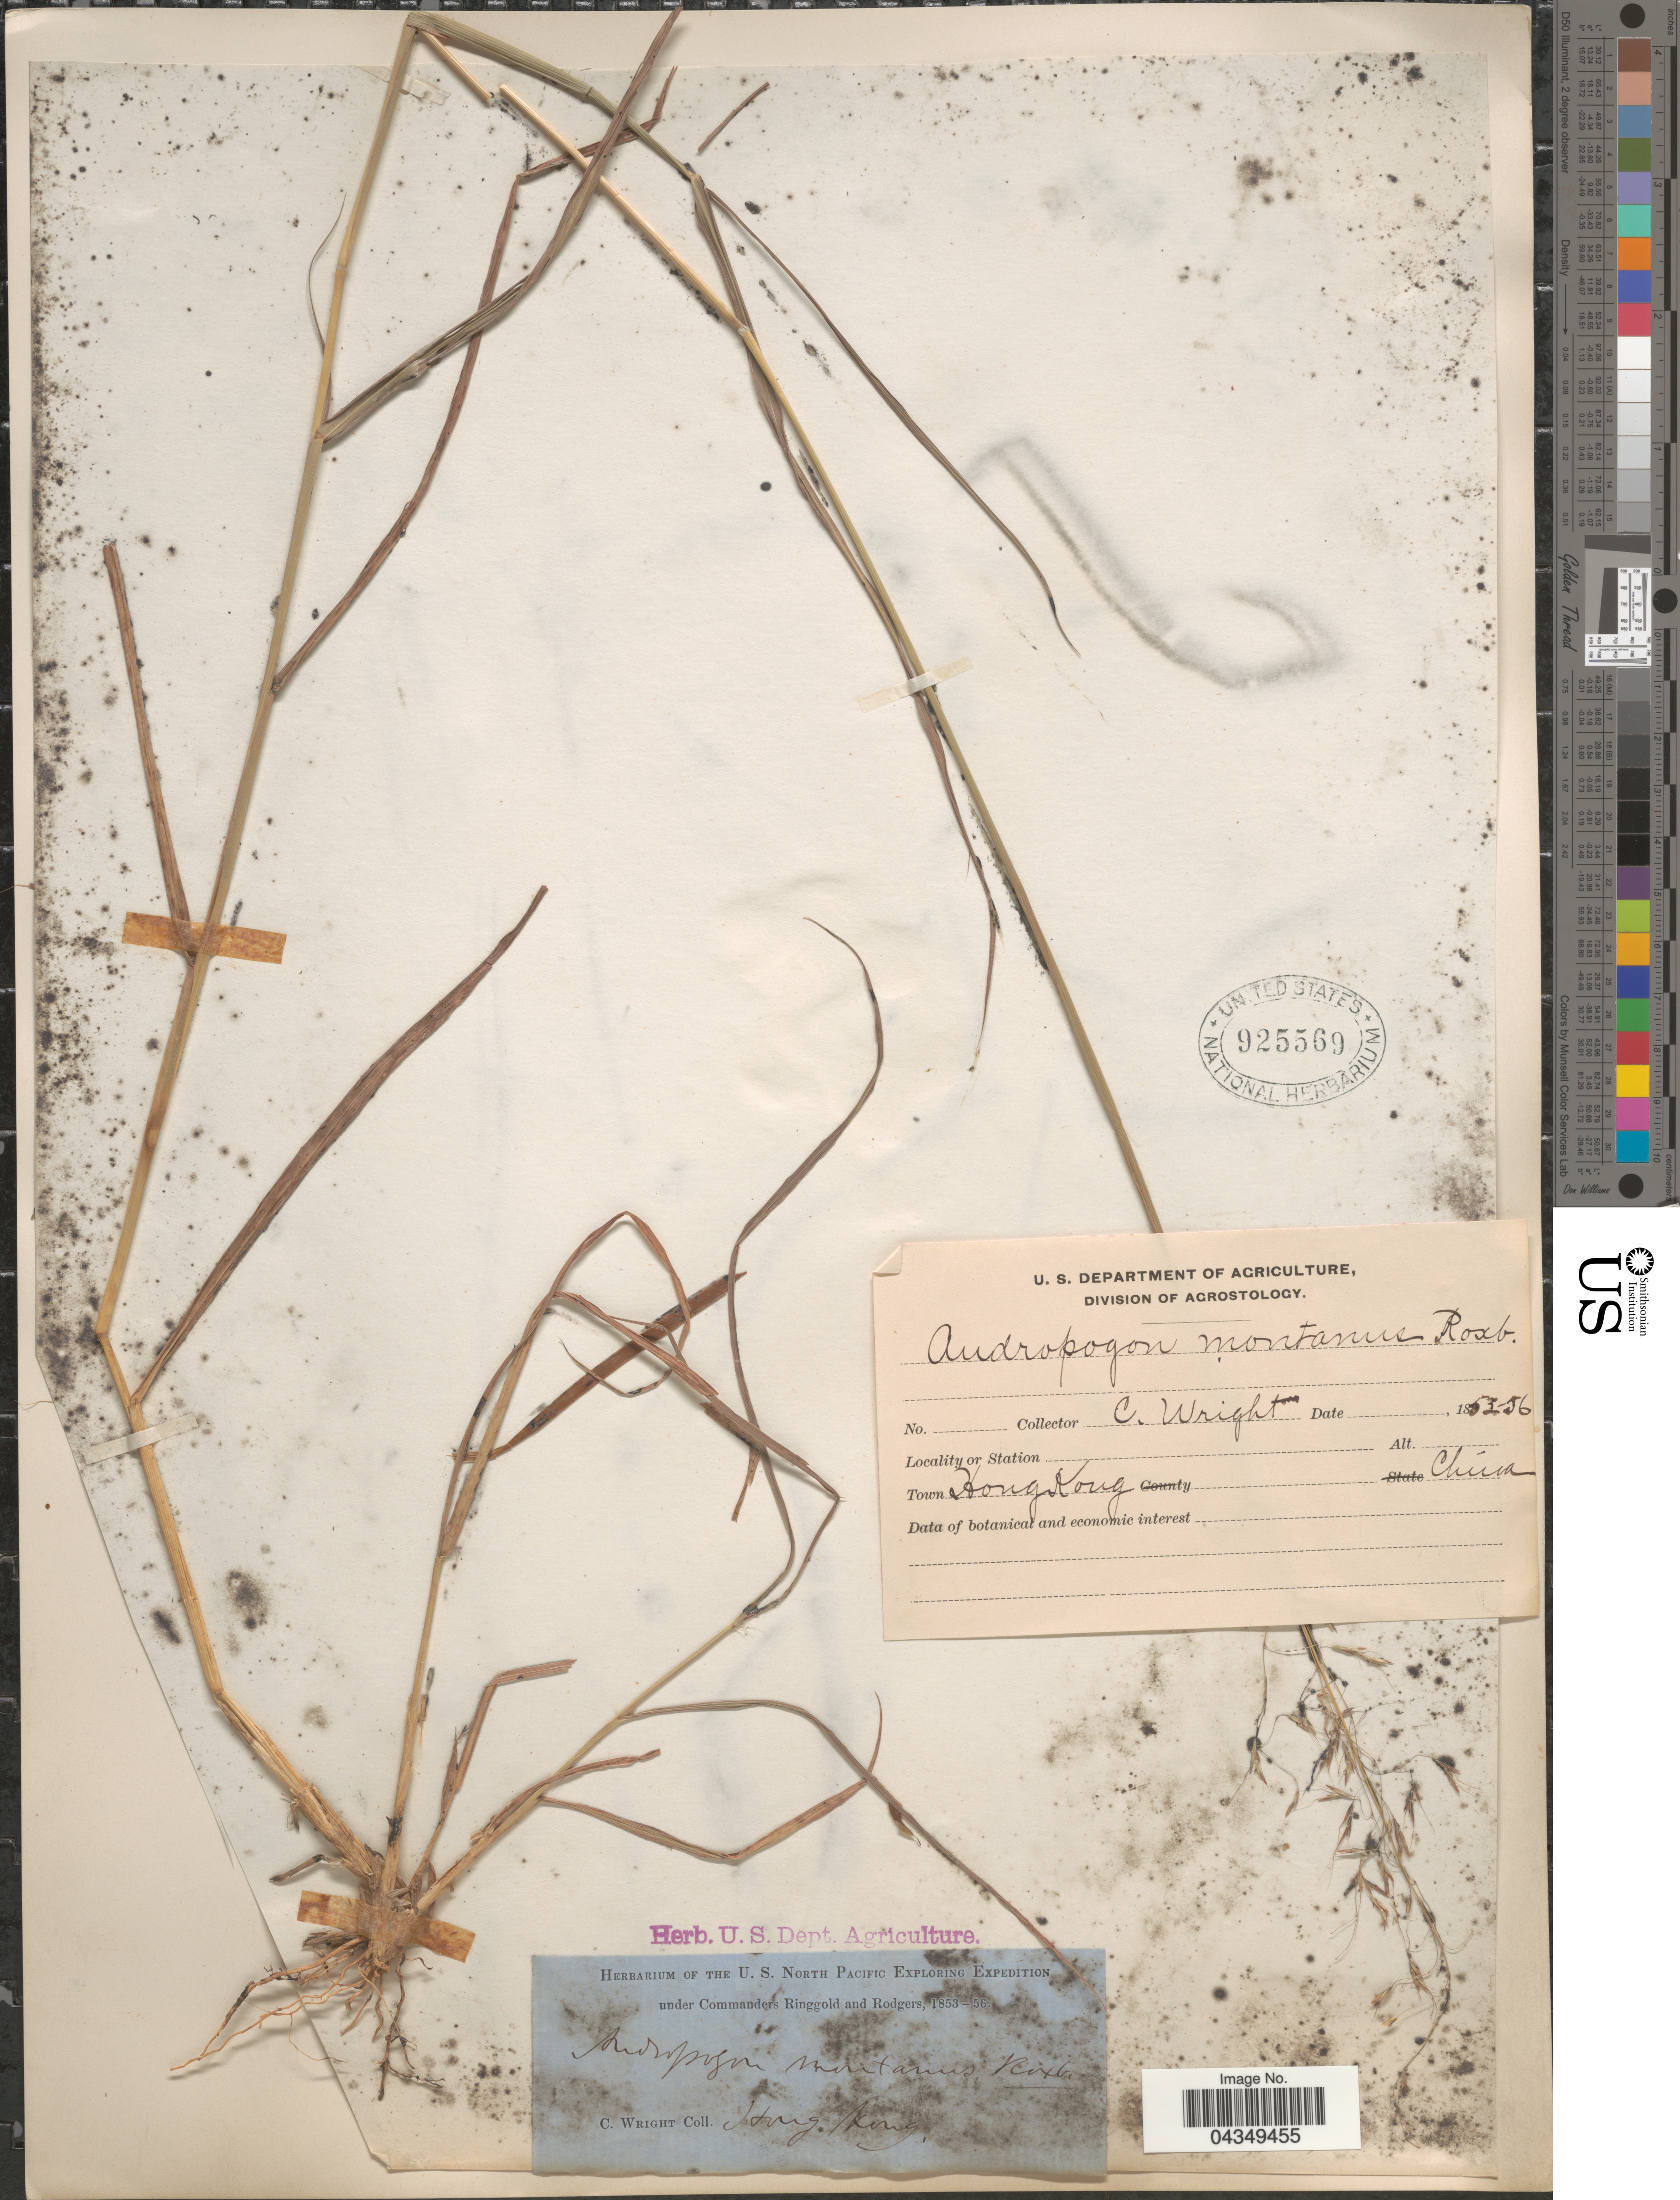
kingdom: Plantae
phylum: Tracheophyta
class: Liliopsida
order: Poales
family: Poaceae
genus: Capillipedium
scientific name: Capillipedium parviflorum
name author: (R. Br.) Stapf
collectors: C. Wright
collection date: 1853/1856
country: China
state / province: Hong Kong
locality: Town Hong Kong. The U.S. North Pacific Exploring Expedition under Commanders Ringgold and Rodgers, 1853-56.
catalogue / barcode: US 925569